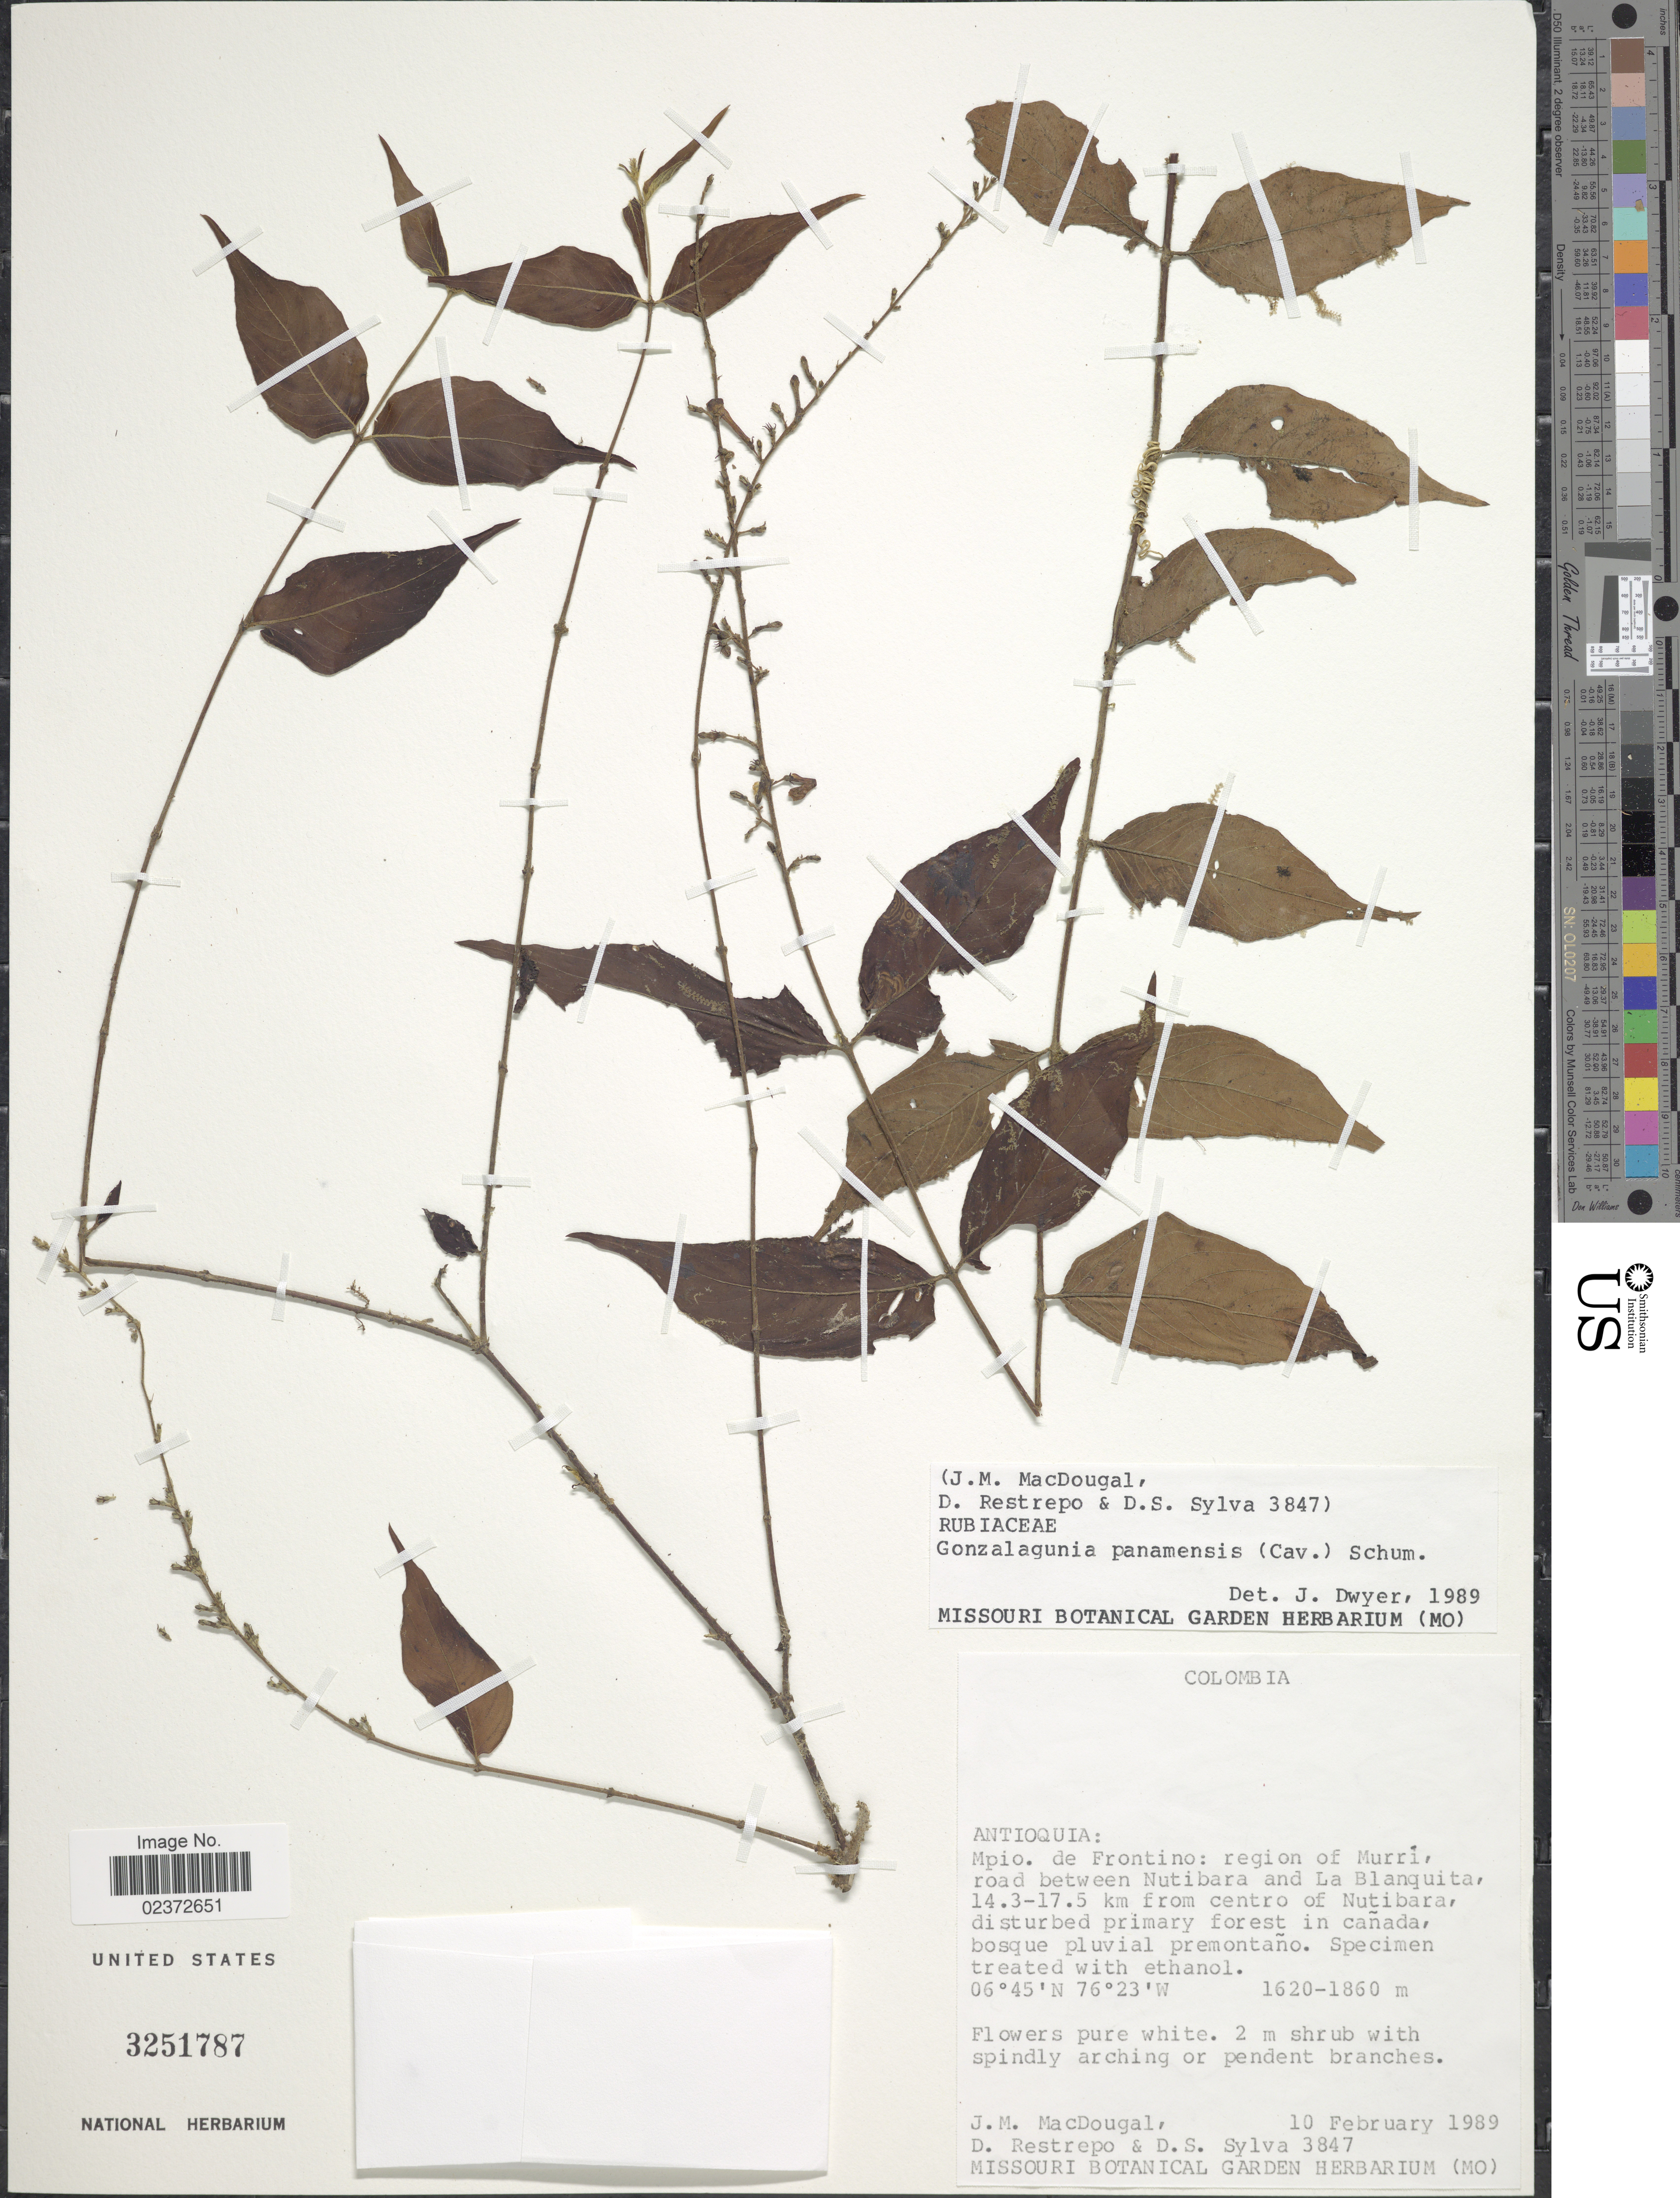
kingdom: Plantae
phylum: Tracheophyta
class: Magnoliopsida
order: Gentianales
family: Rubiaceae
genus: Gonzalagunia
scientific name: Gonzalagunia panamensis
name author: (Cav.) K. Schum.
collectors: J. M. MacDougal, D. Restrepo & D. Sylva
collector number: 3847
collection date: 1989-02-10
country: Colombia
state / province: Antioquia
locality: Mpio. de Frontino: region of Murri, road between Nutibara and La Blanquita, 14.3-17.5 km from centro of Nutibara, disturbed forest in canada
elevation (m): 1620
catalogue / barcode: US 3251787